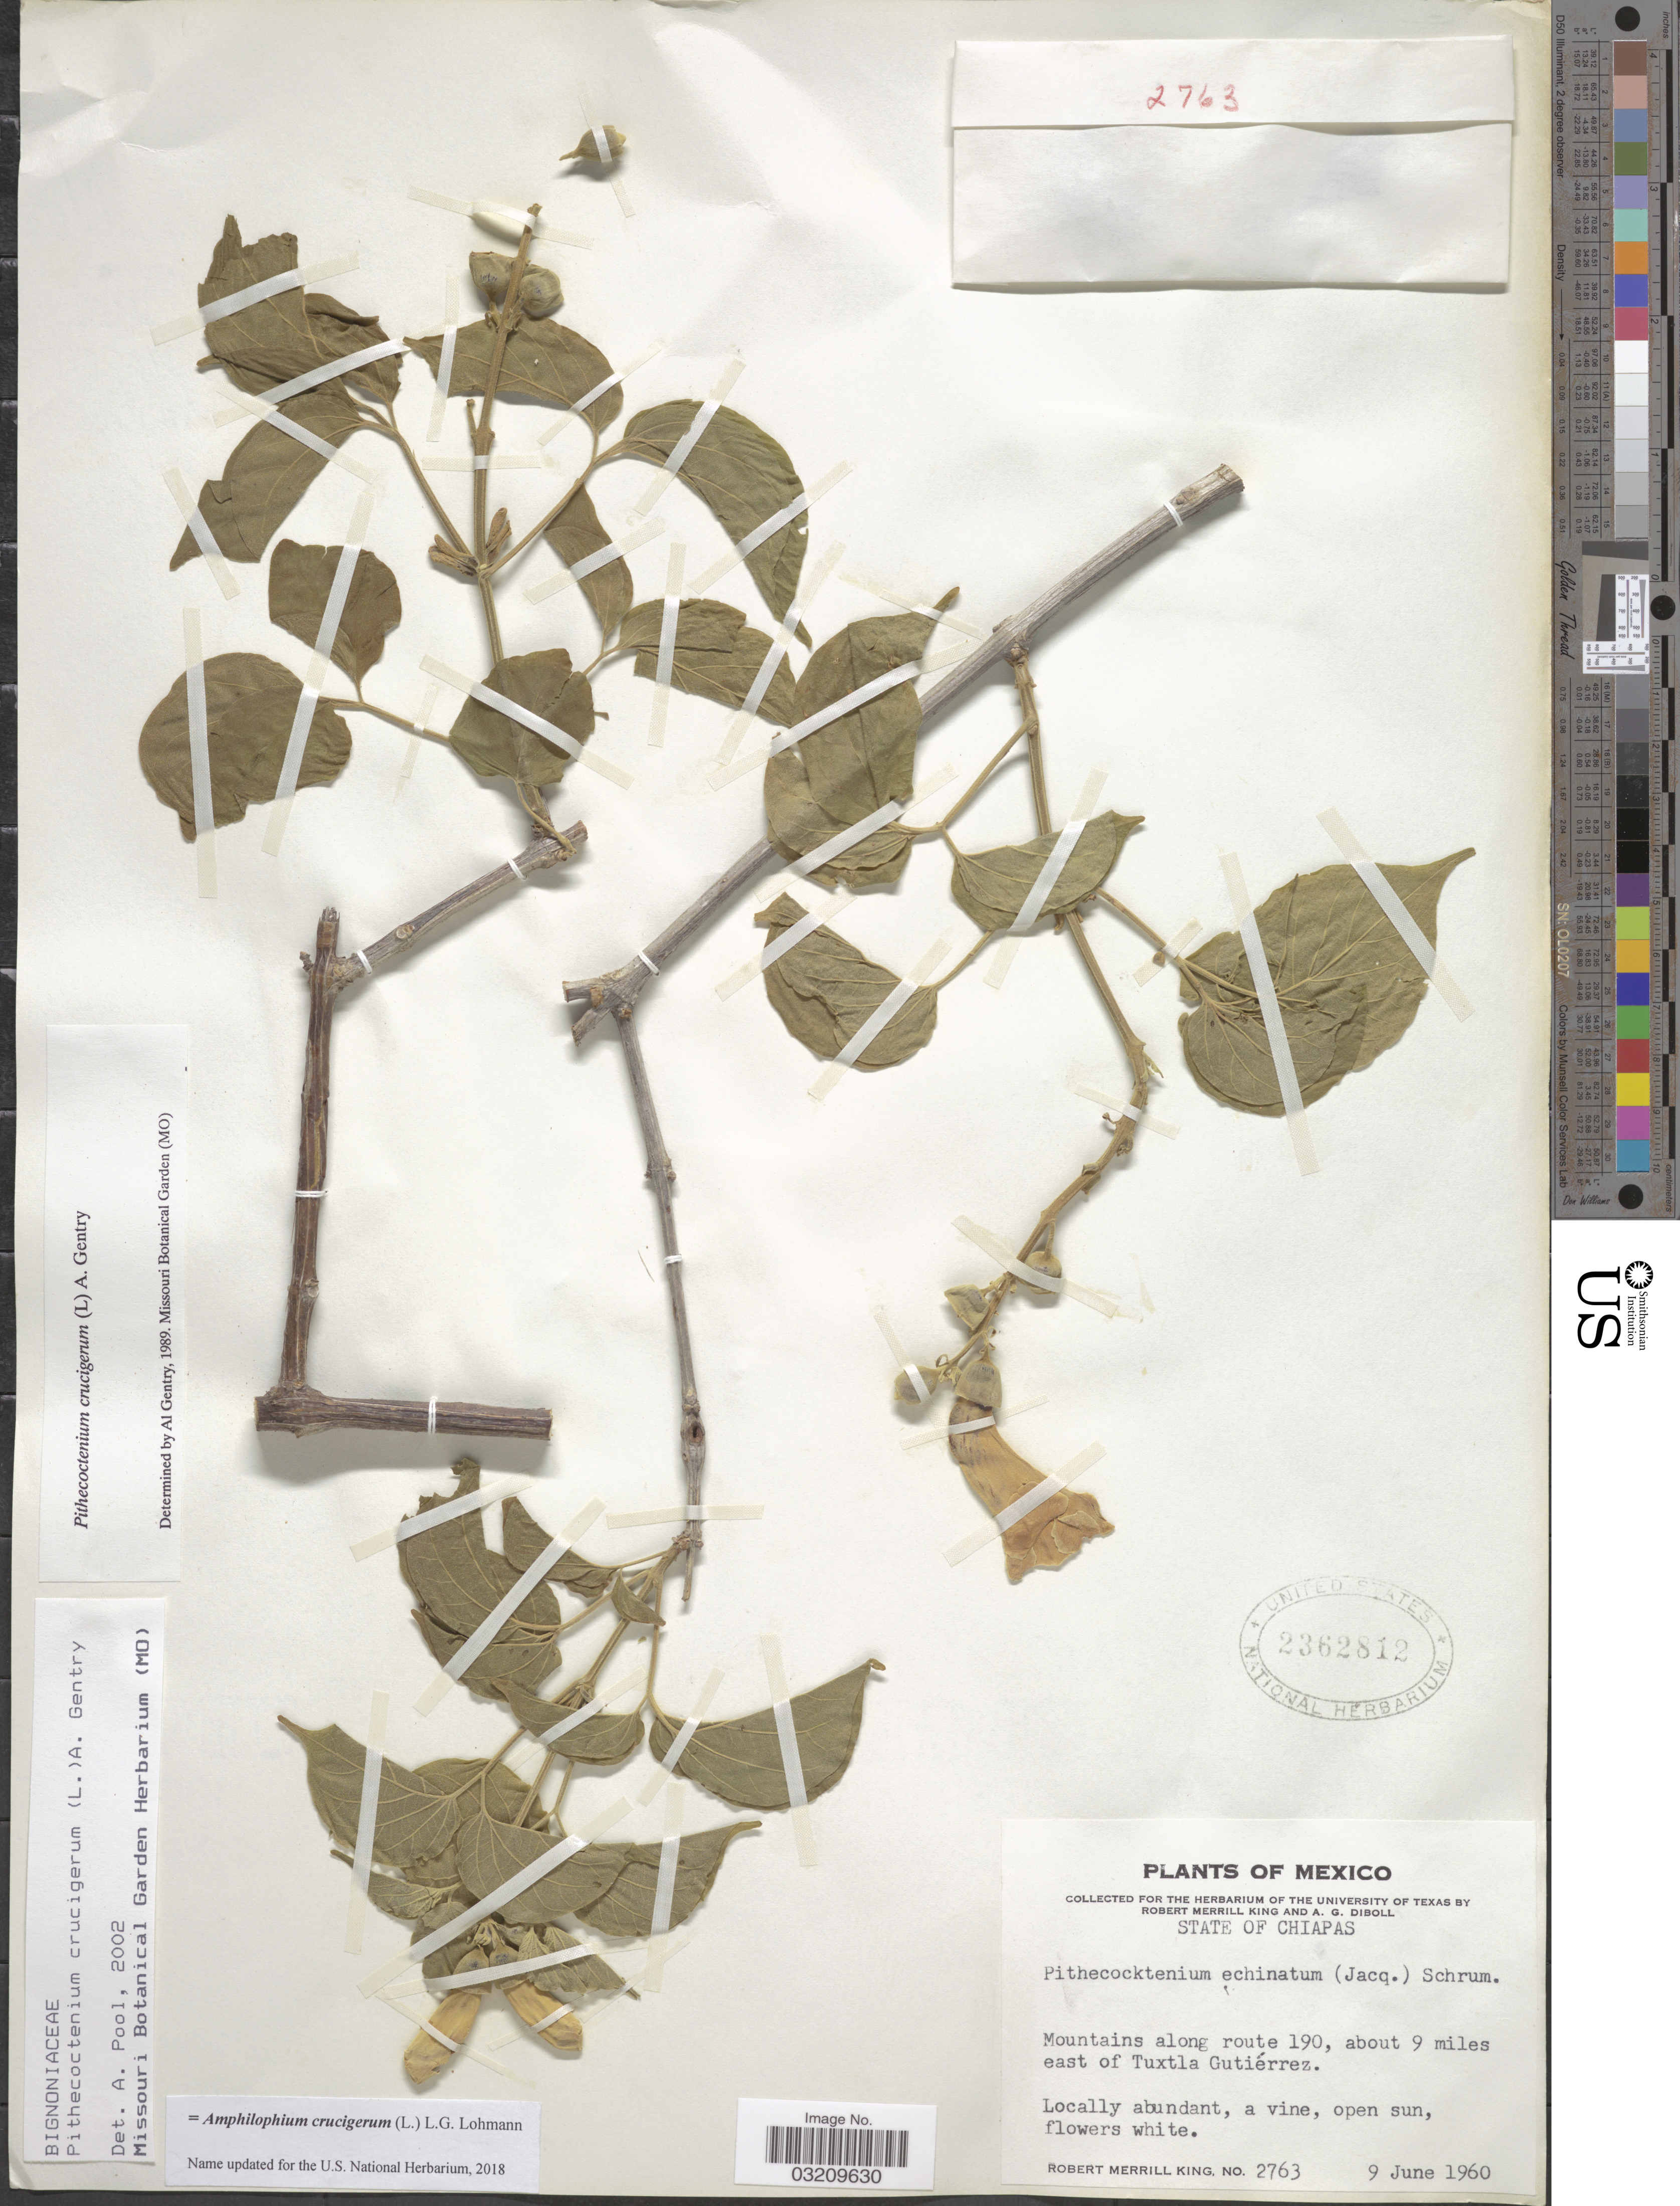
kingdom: Plantae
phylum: Tracheophyta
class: Magnoliopsida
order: Lamiales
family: Bignoniaceae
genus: Amphilophium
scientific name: Amphilophium crucigerum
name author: (L.) L.G. Lohmann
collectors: R. M. King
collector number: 2763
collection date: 1960-06-09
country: Mexico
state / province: Chiapas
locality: Mountains along route 190, about 9 miles east of Tuxtla Gutiérrez.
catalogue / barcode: US 2362812